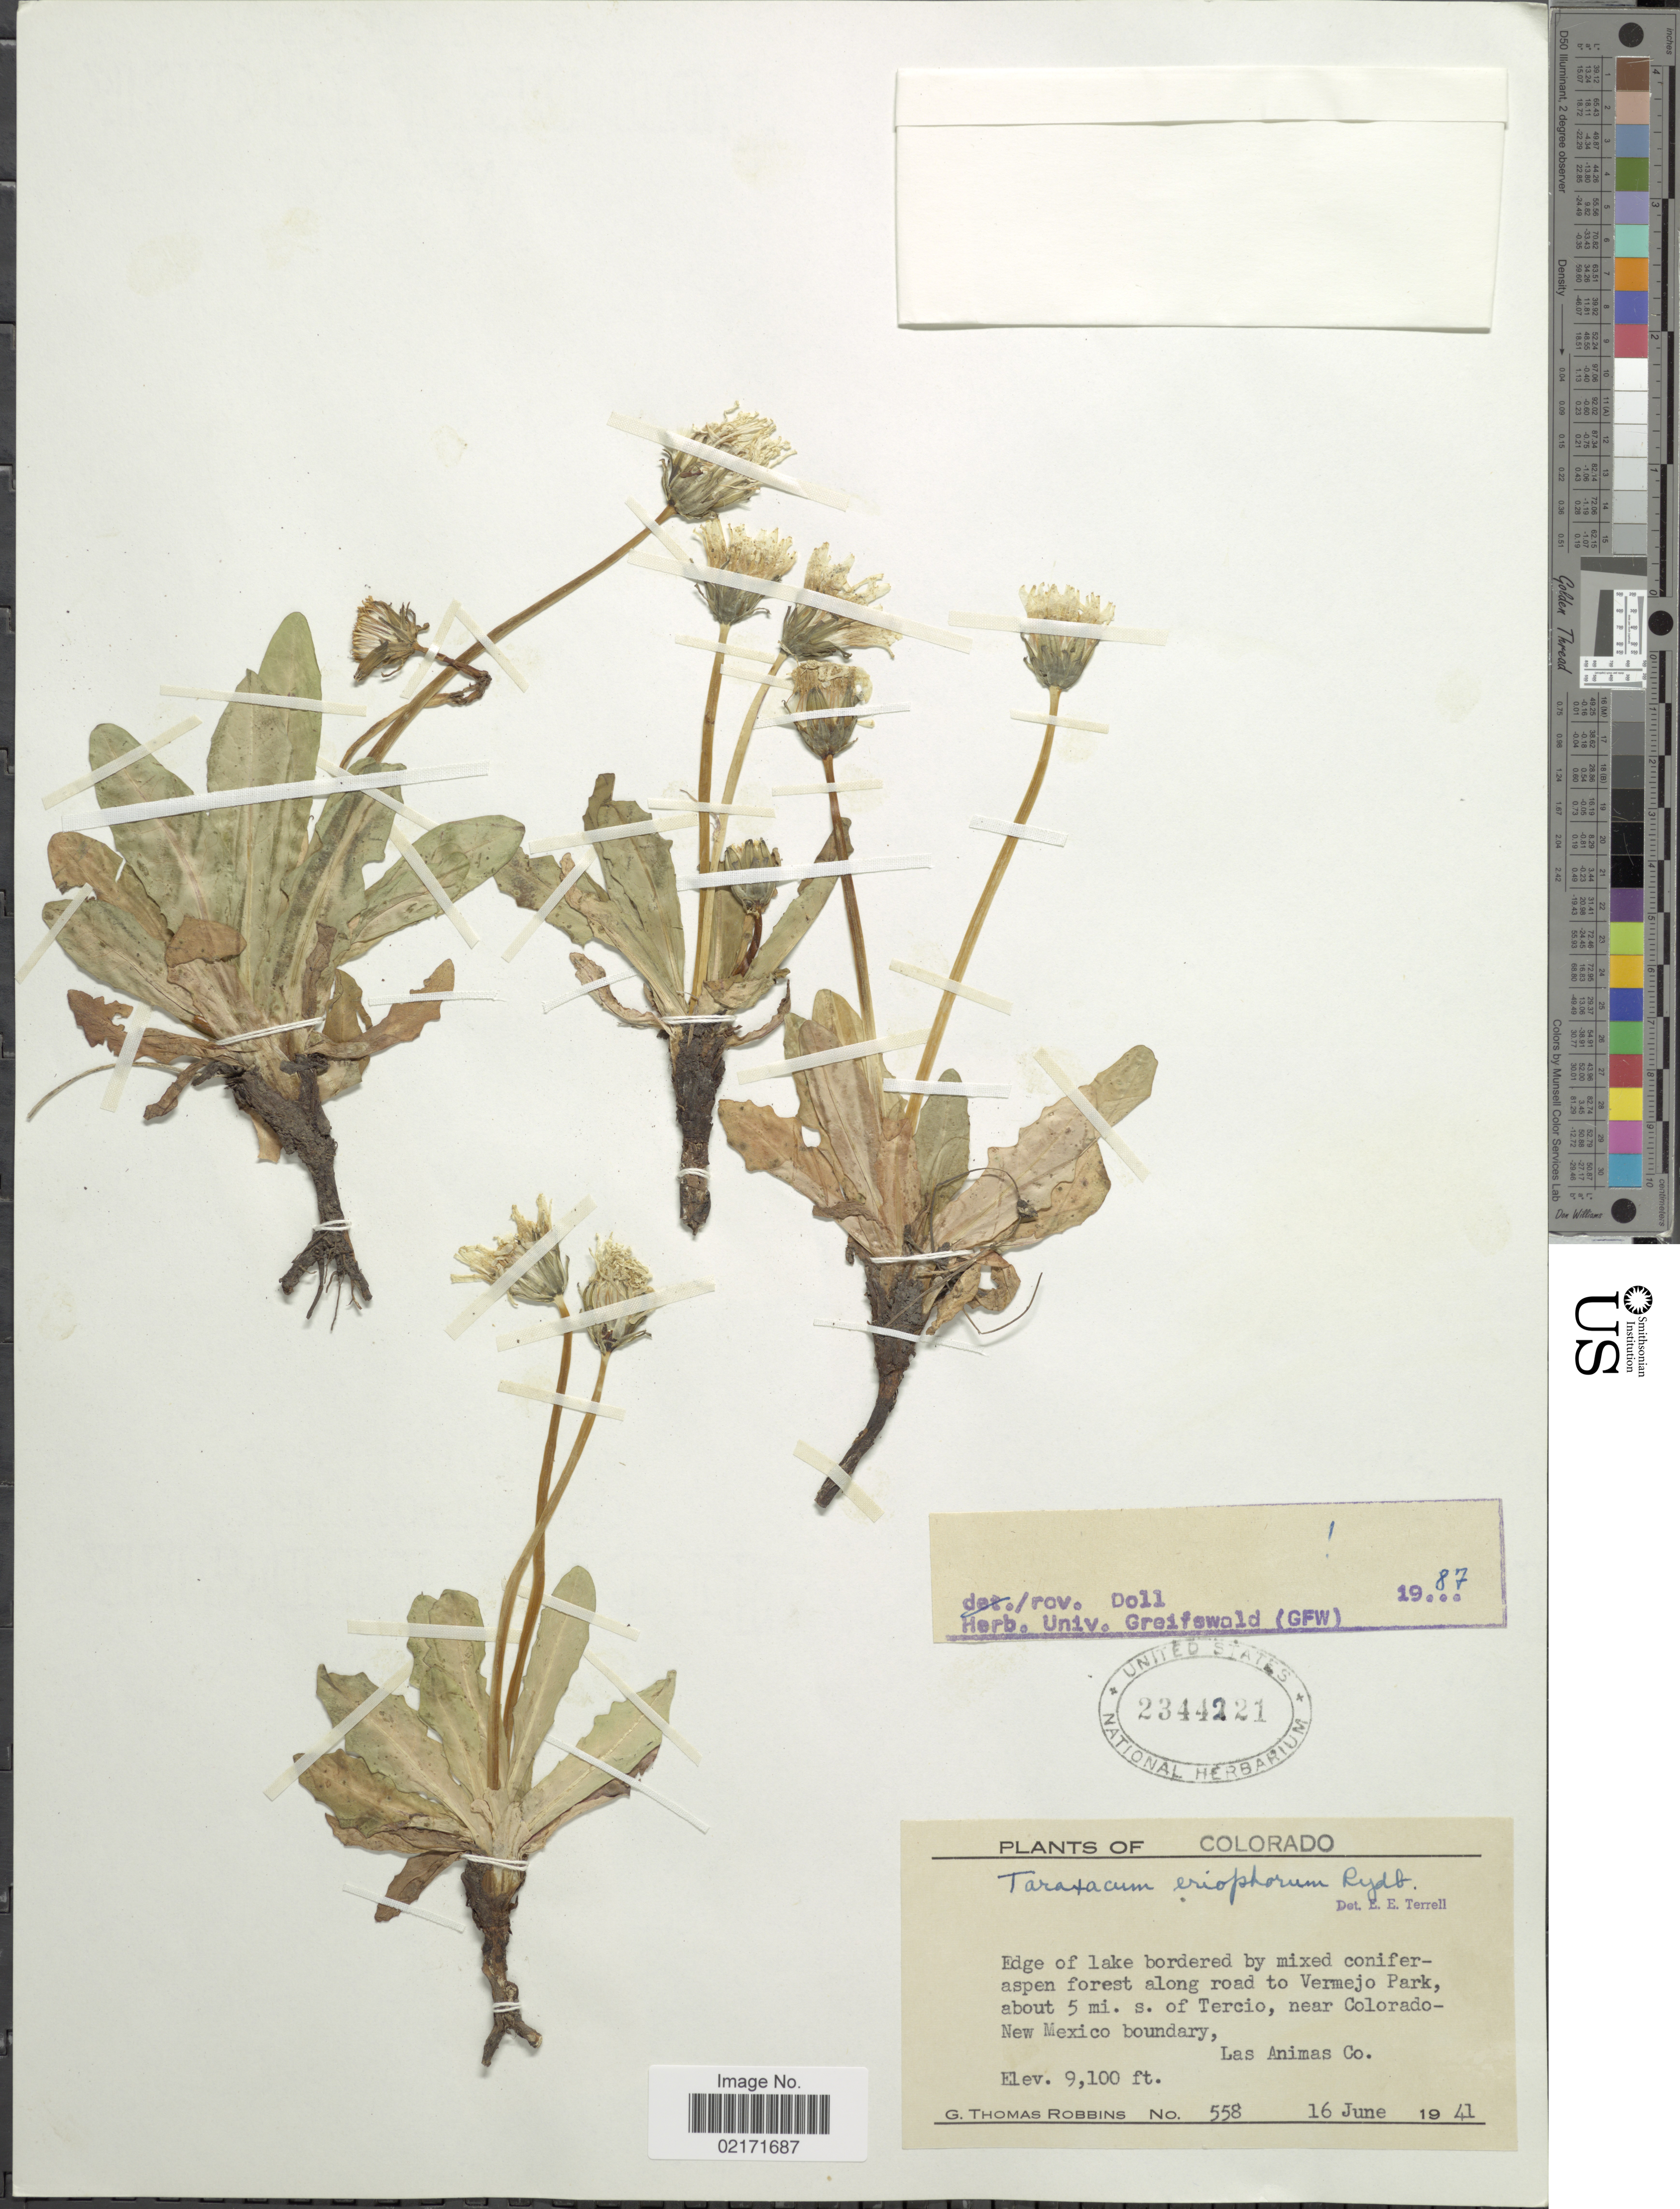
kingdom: Plantae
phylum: Tracheophyta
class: Magnoliopsida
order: Asterales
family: Asteraceae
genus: Taraxacum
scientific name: Taraxacum eriophorum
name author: Rydb.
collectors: G. T. Robbins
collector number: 558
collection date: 1941-06-16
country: United States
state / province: Colorado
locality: Edge of lake bordered by mixed coniferaspen forest along road to Vermejo Park, about 5 mi. s. of Tercio, near Colorado-New Mexico boundary, Las Animas Co.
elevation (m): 2774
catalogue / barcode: US 2344221